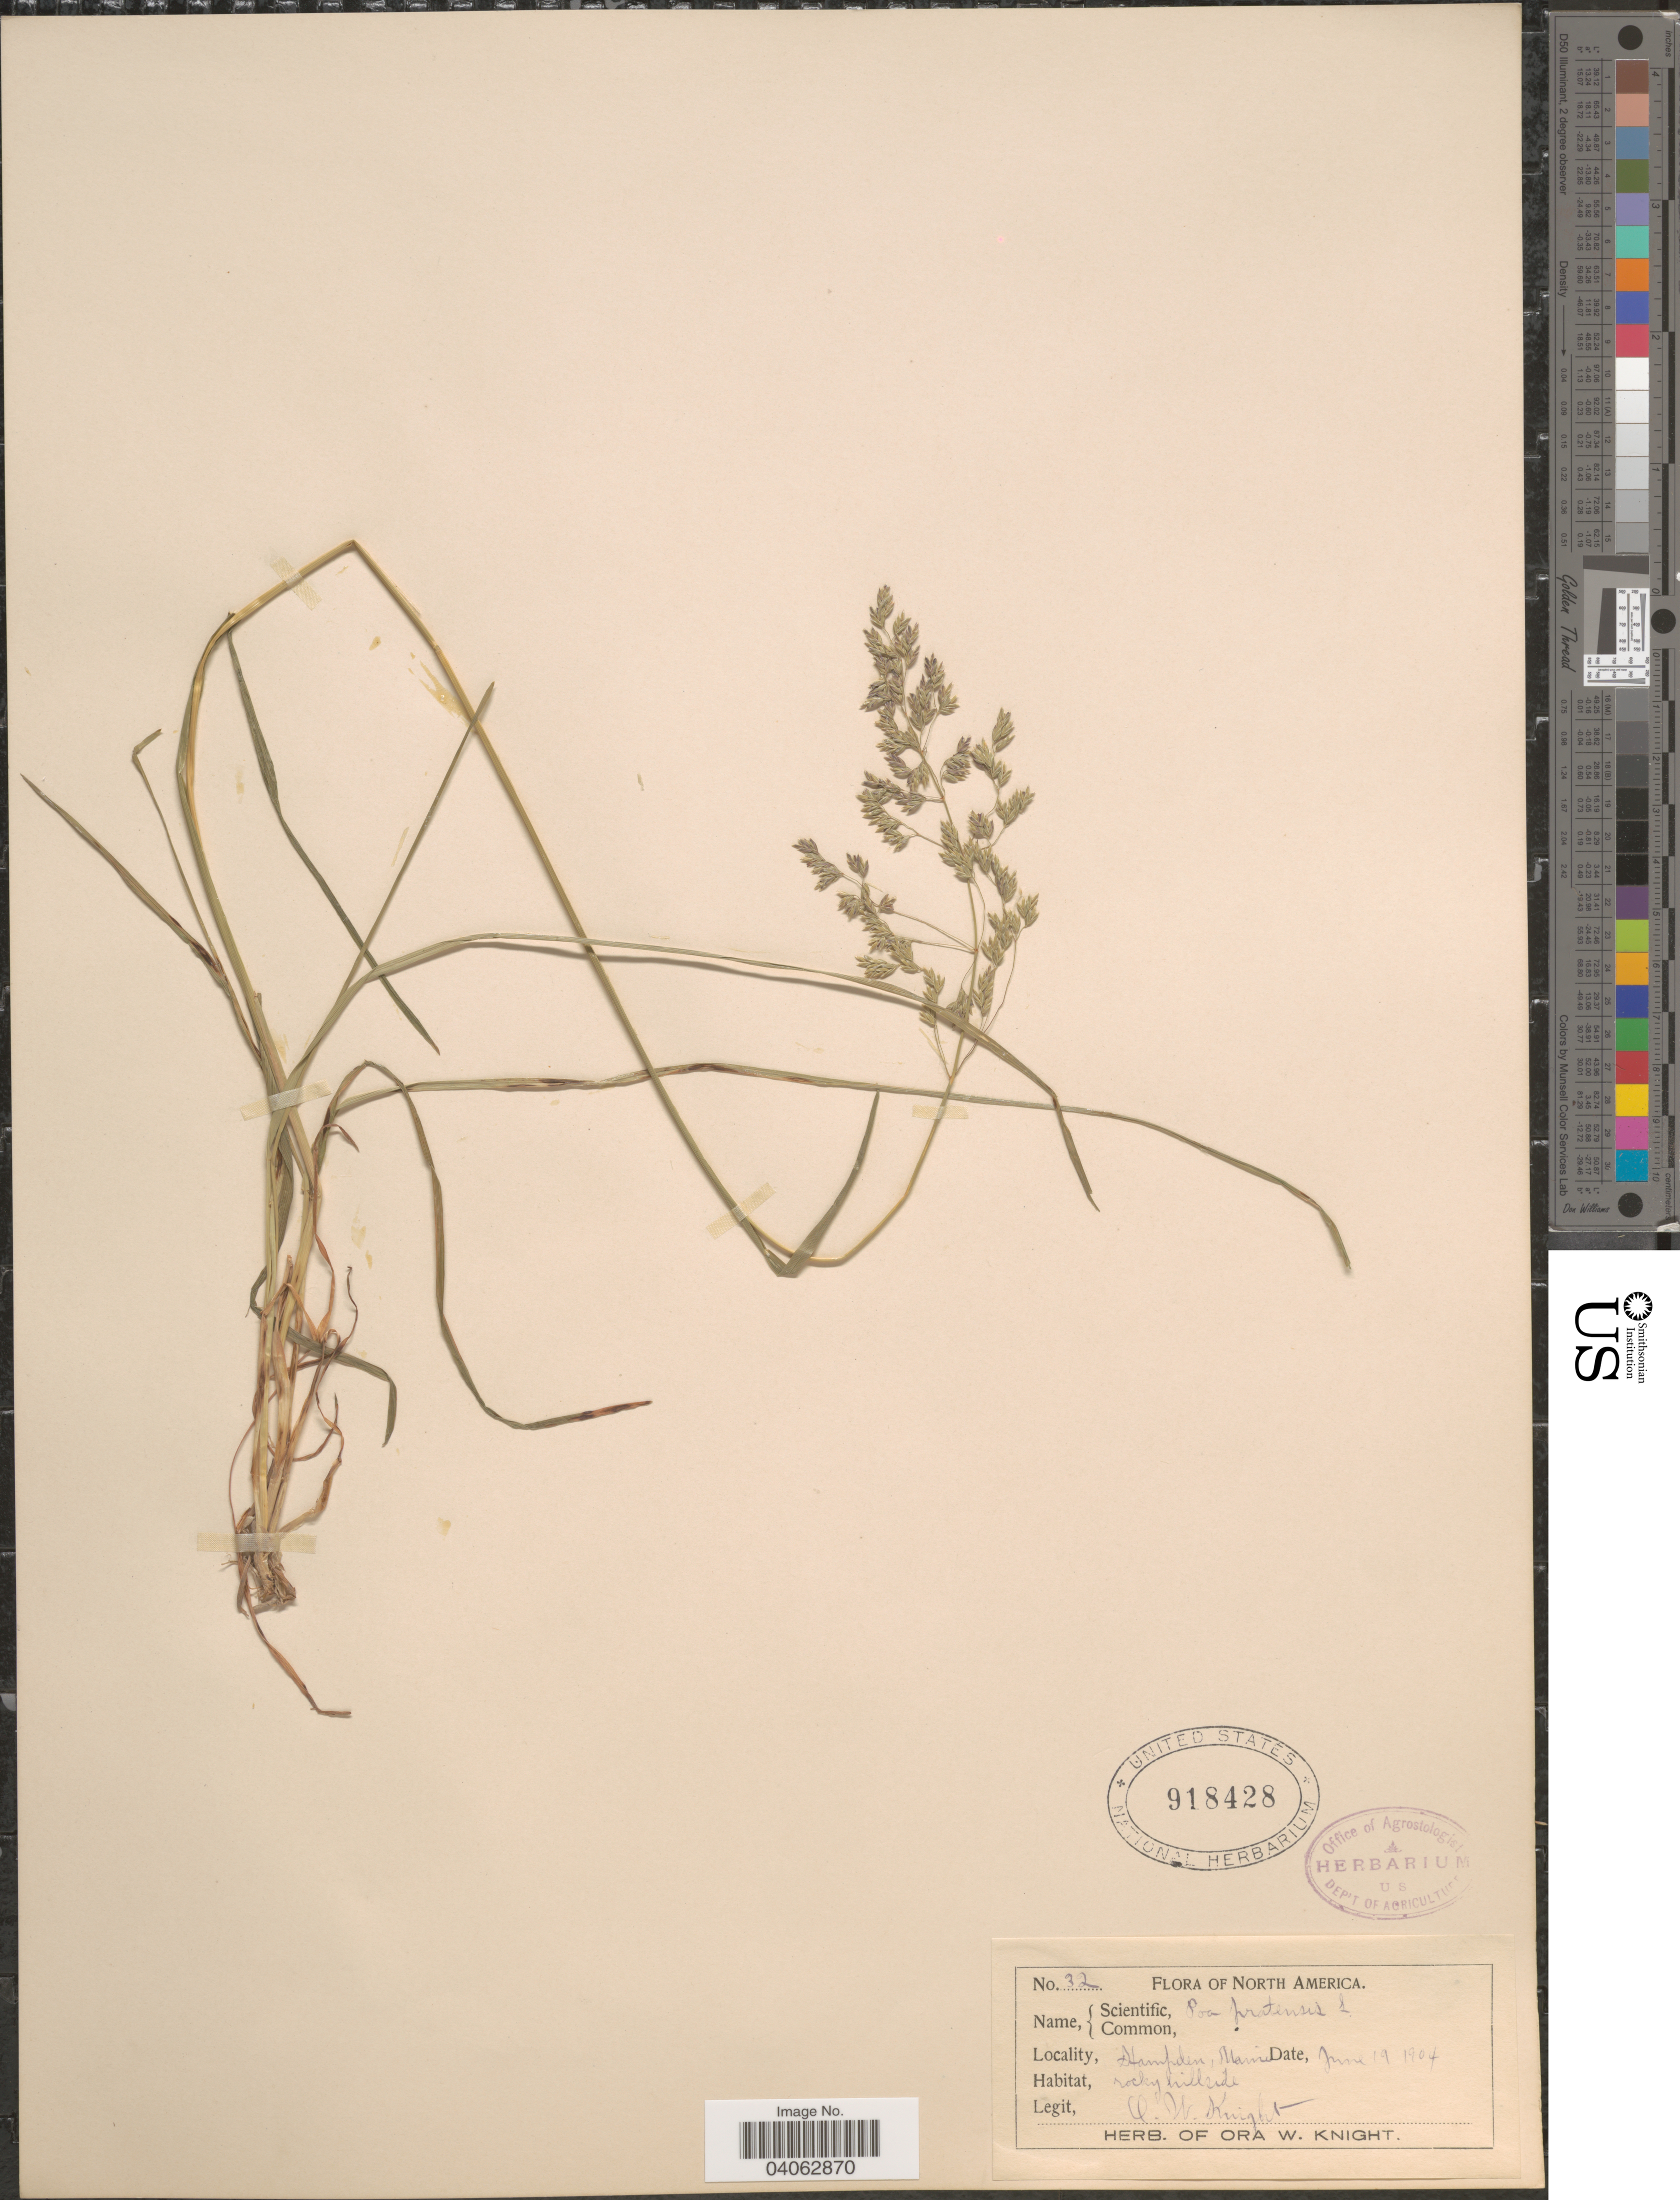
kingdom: Plantae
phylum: Tracheophyta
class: Liliopsida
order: Poales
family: Poaceae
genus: Poa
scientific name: Poa pratensis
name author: L.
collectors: O. Knight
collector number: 32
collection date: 1904-06-19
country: United States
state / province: Maine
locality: Hampden.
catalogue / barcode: US 918428